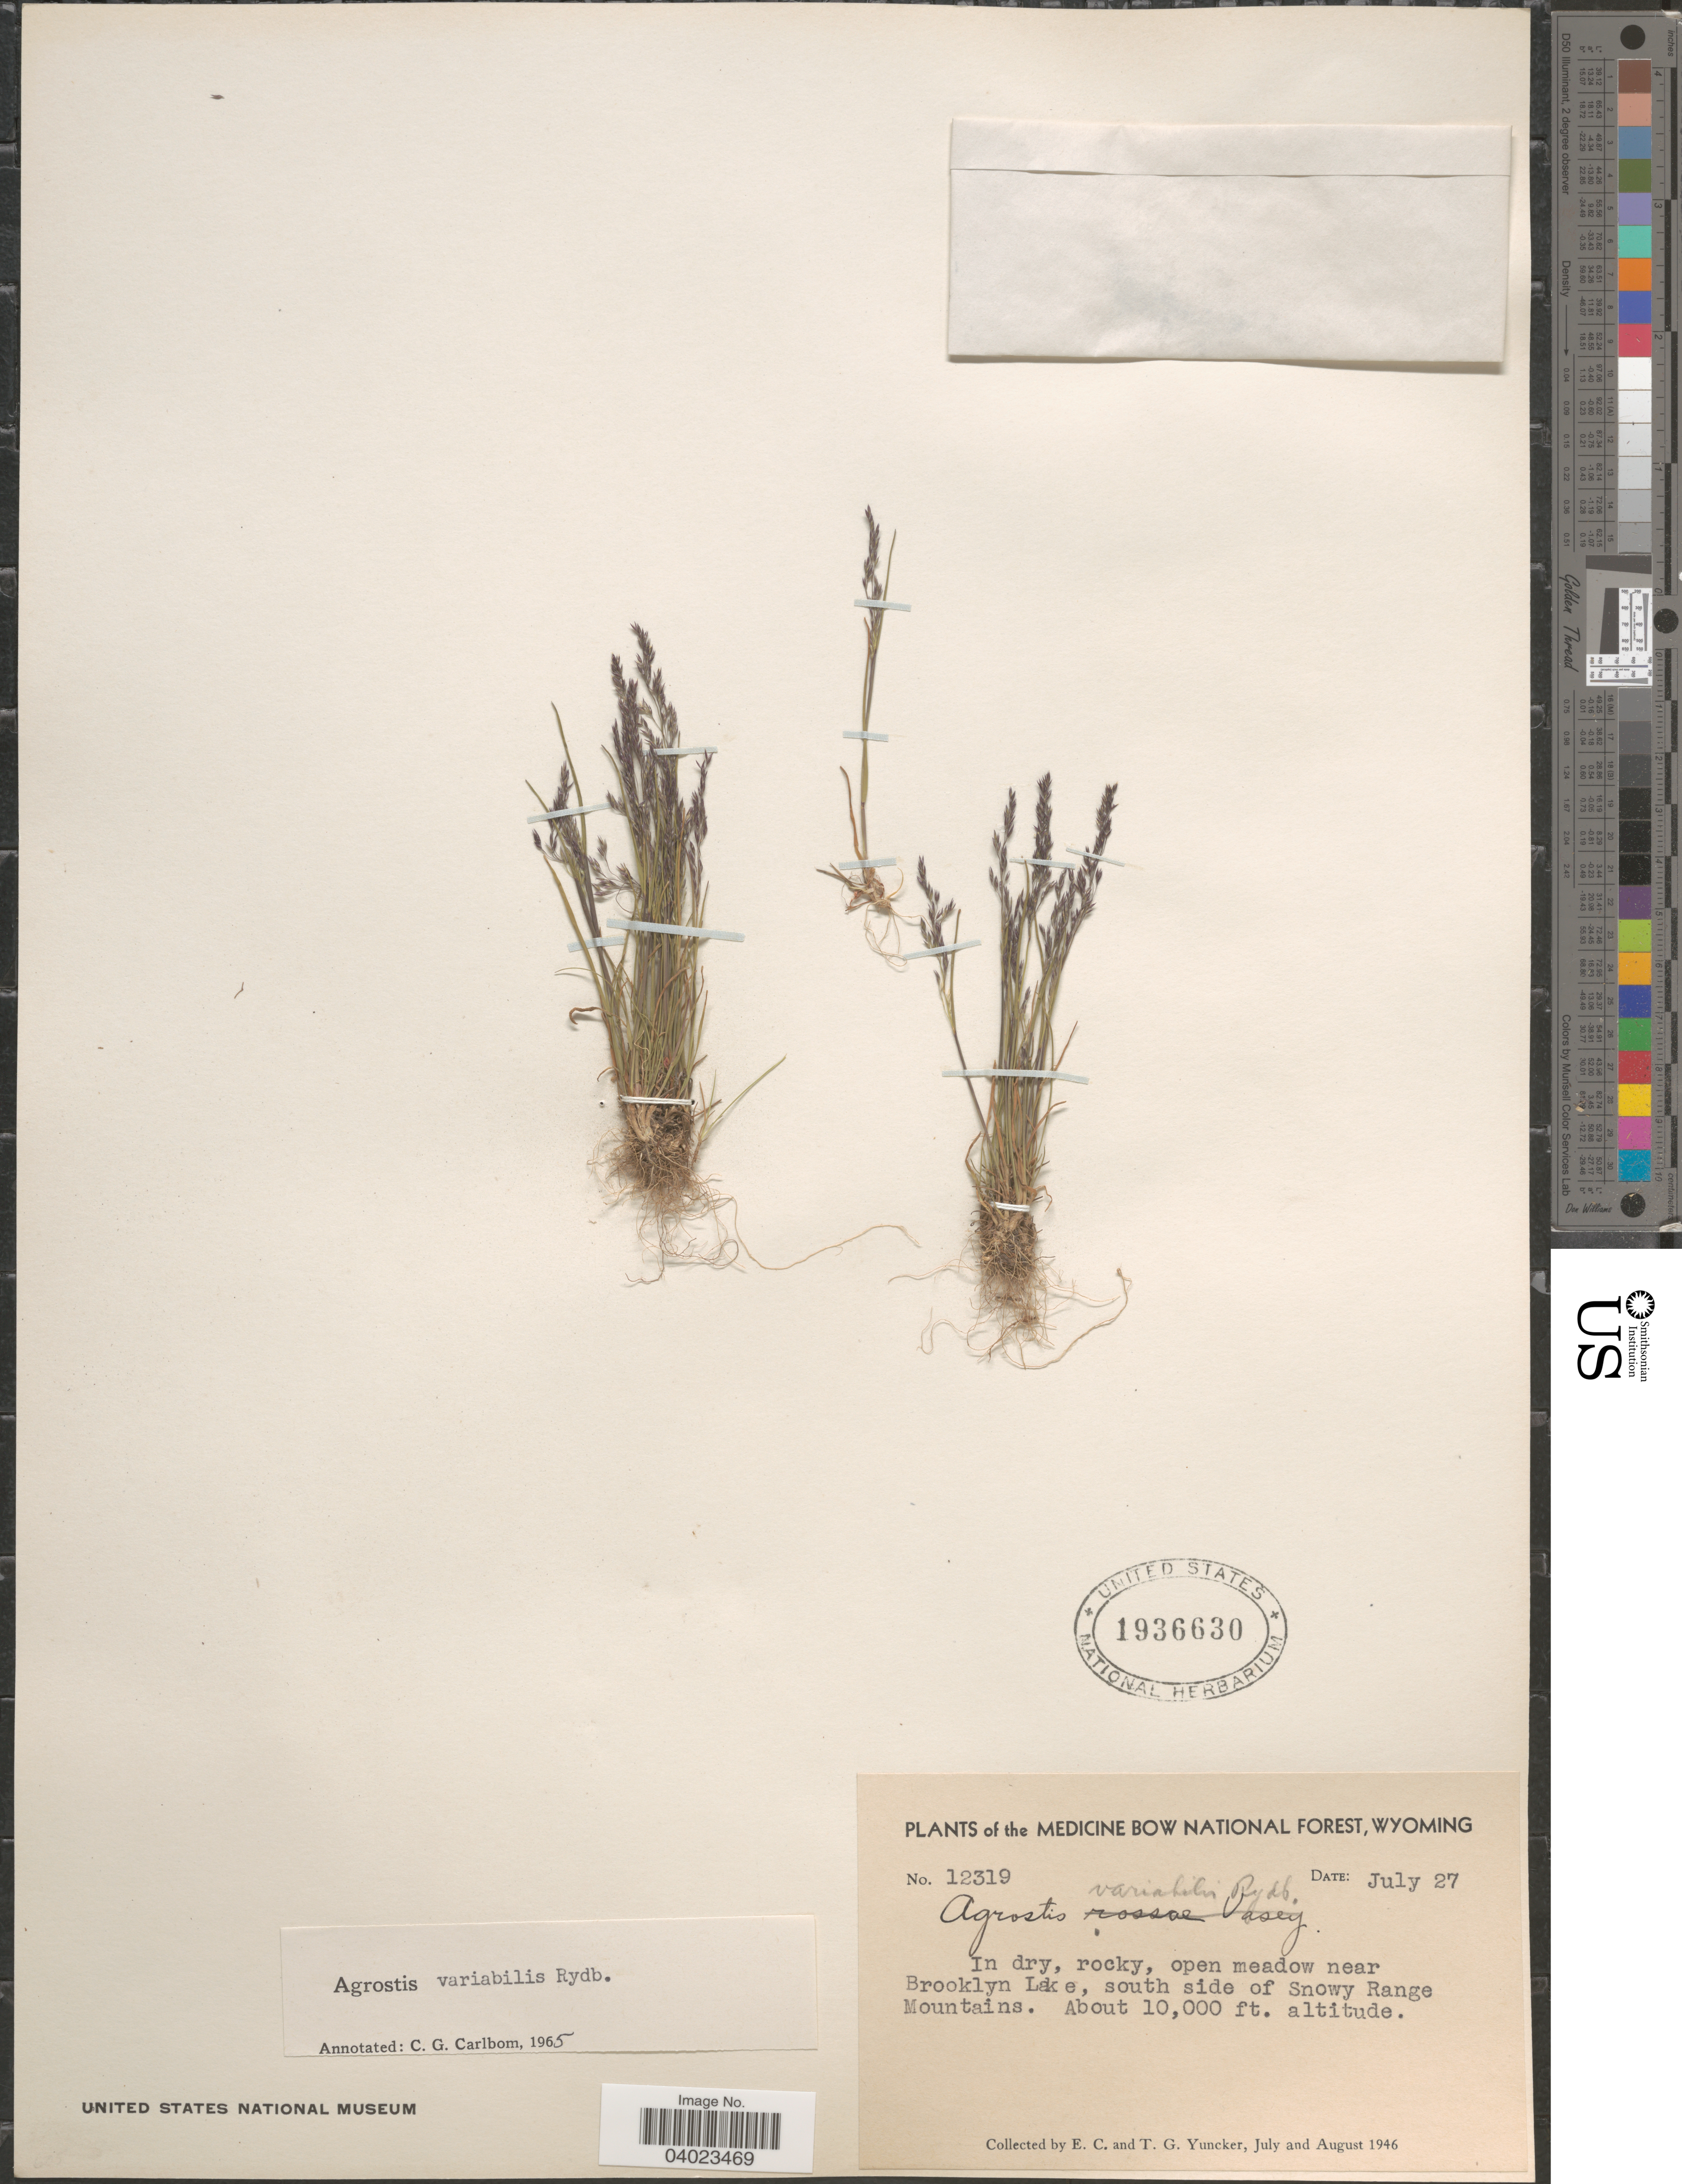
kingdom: Plantae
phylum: Tracheophyta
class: Liliopsida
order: Poales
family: Poaceae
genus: Agrostis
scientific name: Agrostis variabilis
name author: Rydb.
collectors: E. C. Yuncker & T. G. Yuncker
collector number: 12319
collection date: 1946-07-27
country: United States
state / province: Wyoming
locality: The Medicine Bow National Forest. Near Brooklyn Lake, south side of Snowy Range Mountains.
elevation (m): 3048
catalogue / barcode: US 1936630